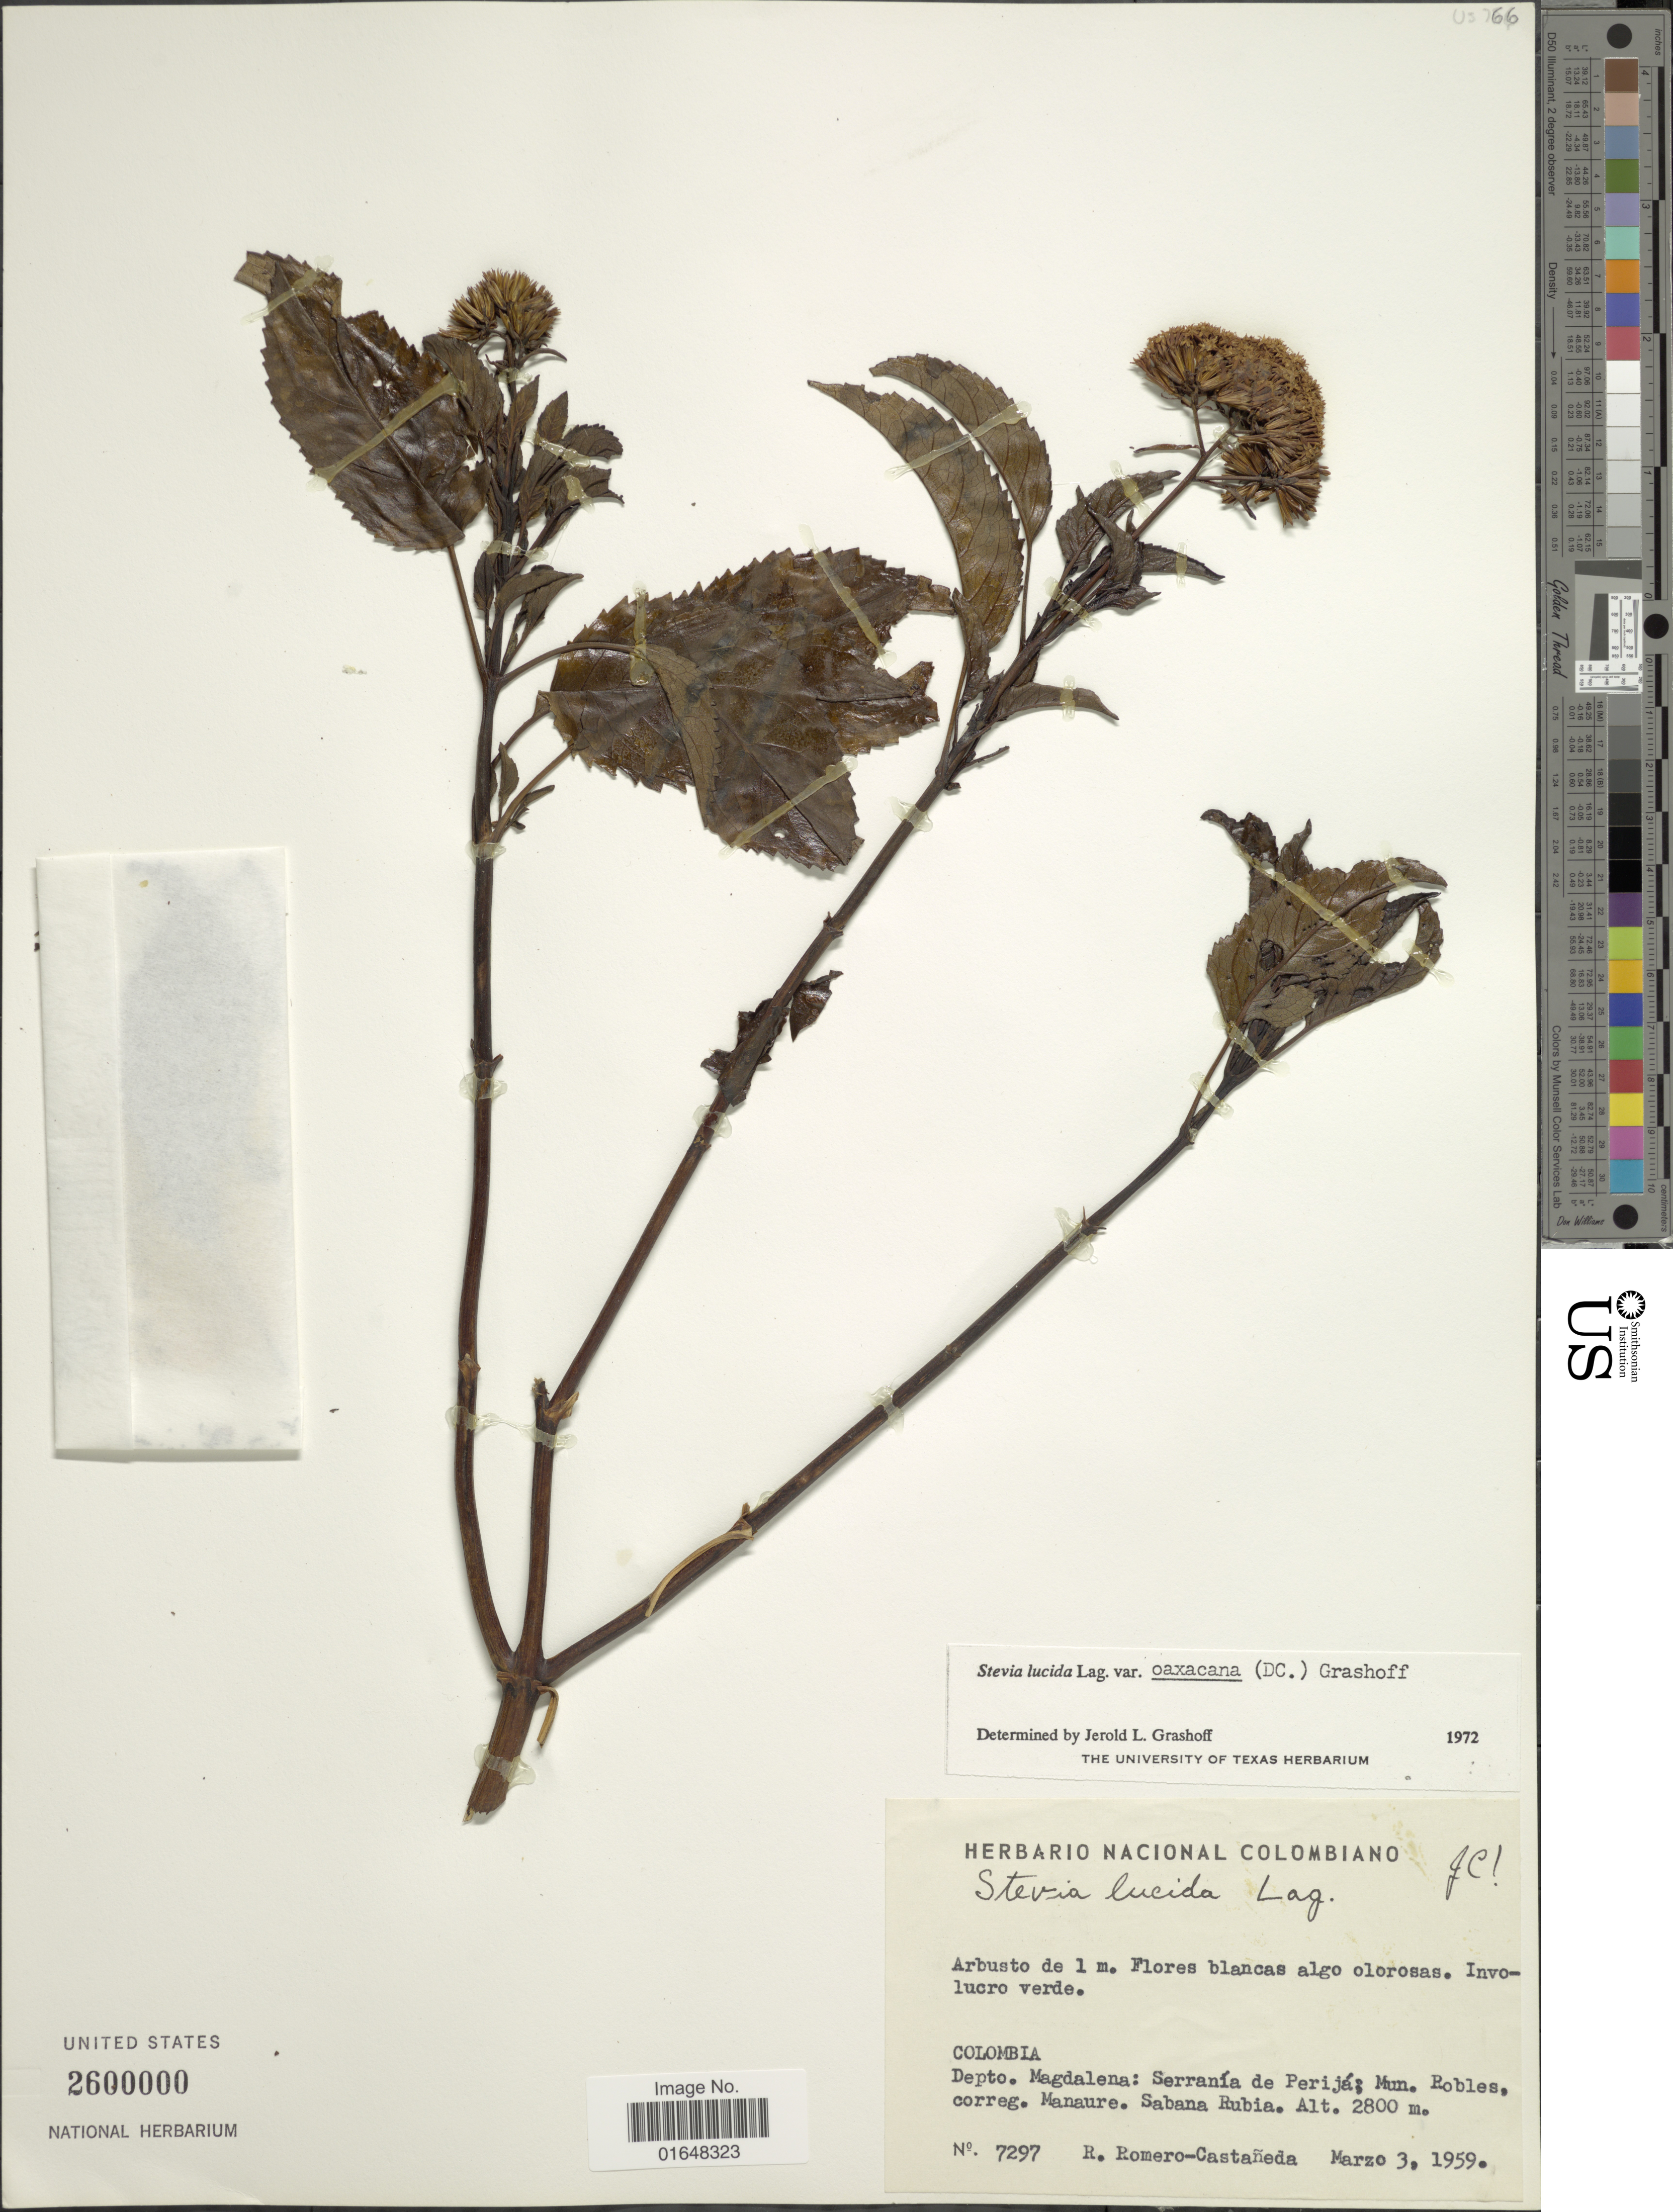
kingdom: Plantae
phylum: Tracheophyta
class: Magnoliopsida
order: Asterales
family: Asteraceae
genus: Stevia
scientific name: Stevia lucida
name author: Lag.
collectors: R. Romero Castañeda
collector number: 7297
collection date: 1959-03-03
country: Colombia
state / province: Magdalena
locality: Depto. Magdalena: Serranía de Perijá; Mun. Robles, correg. Manaure. Sabana Rubia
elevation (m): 2800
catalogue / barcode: US 2600000